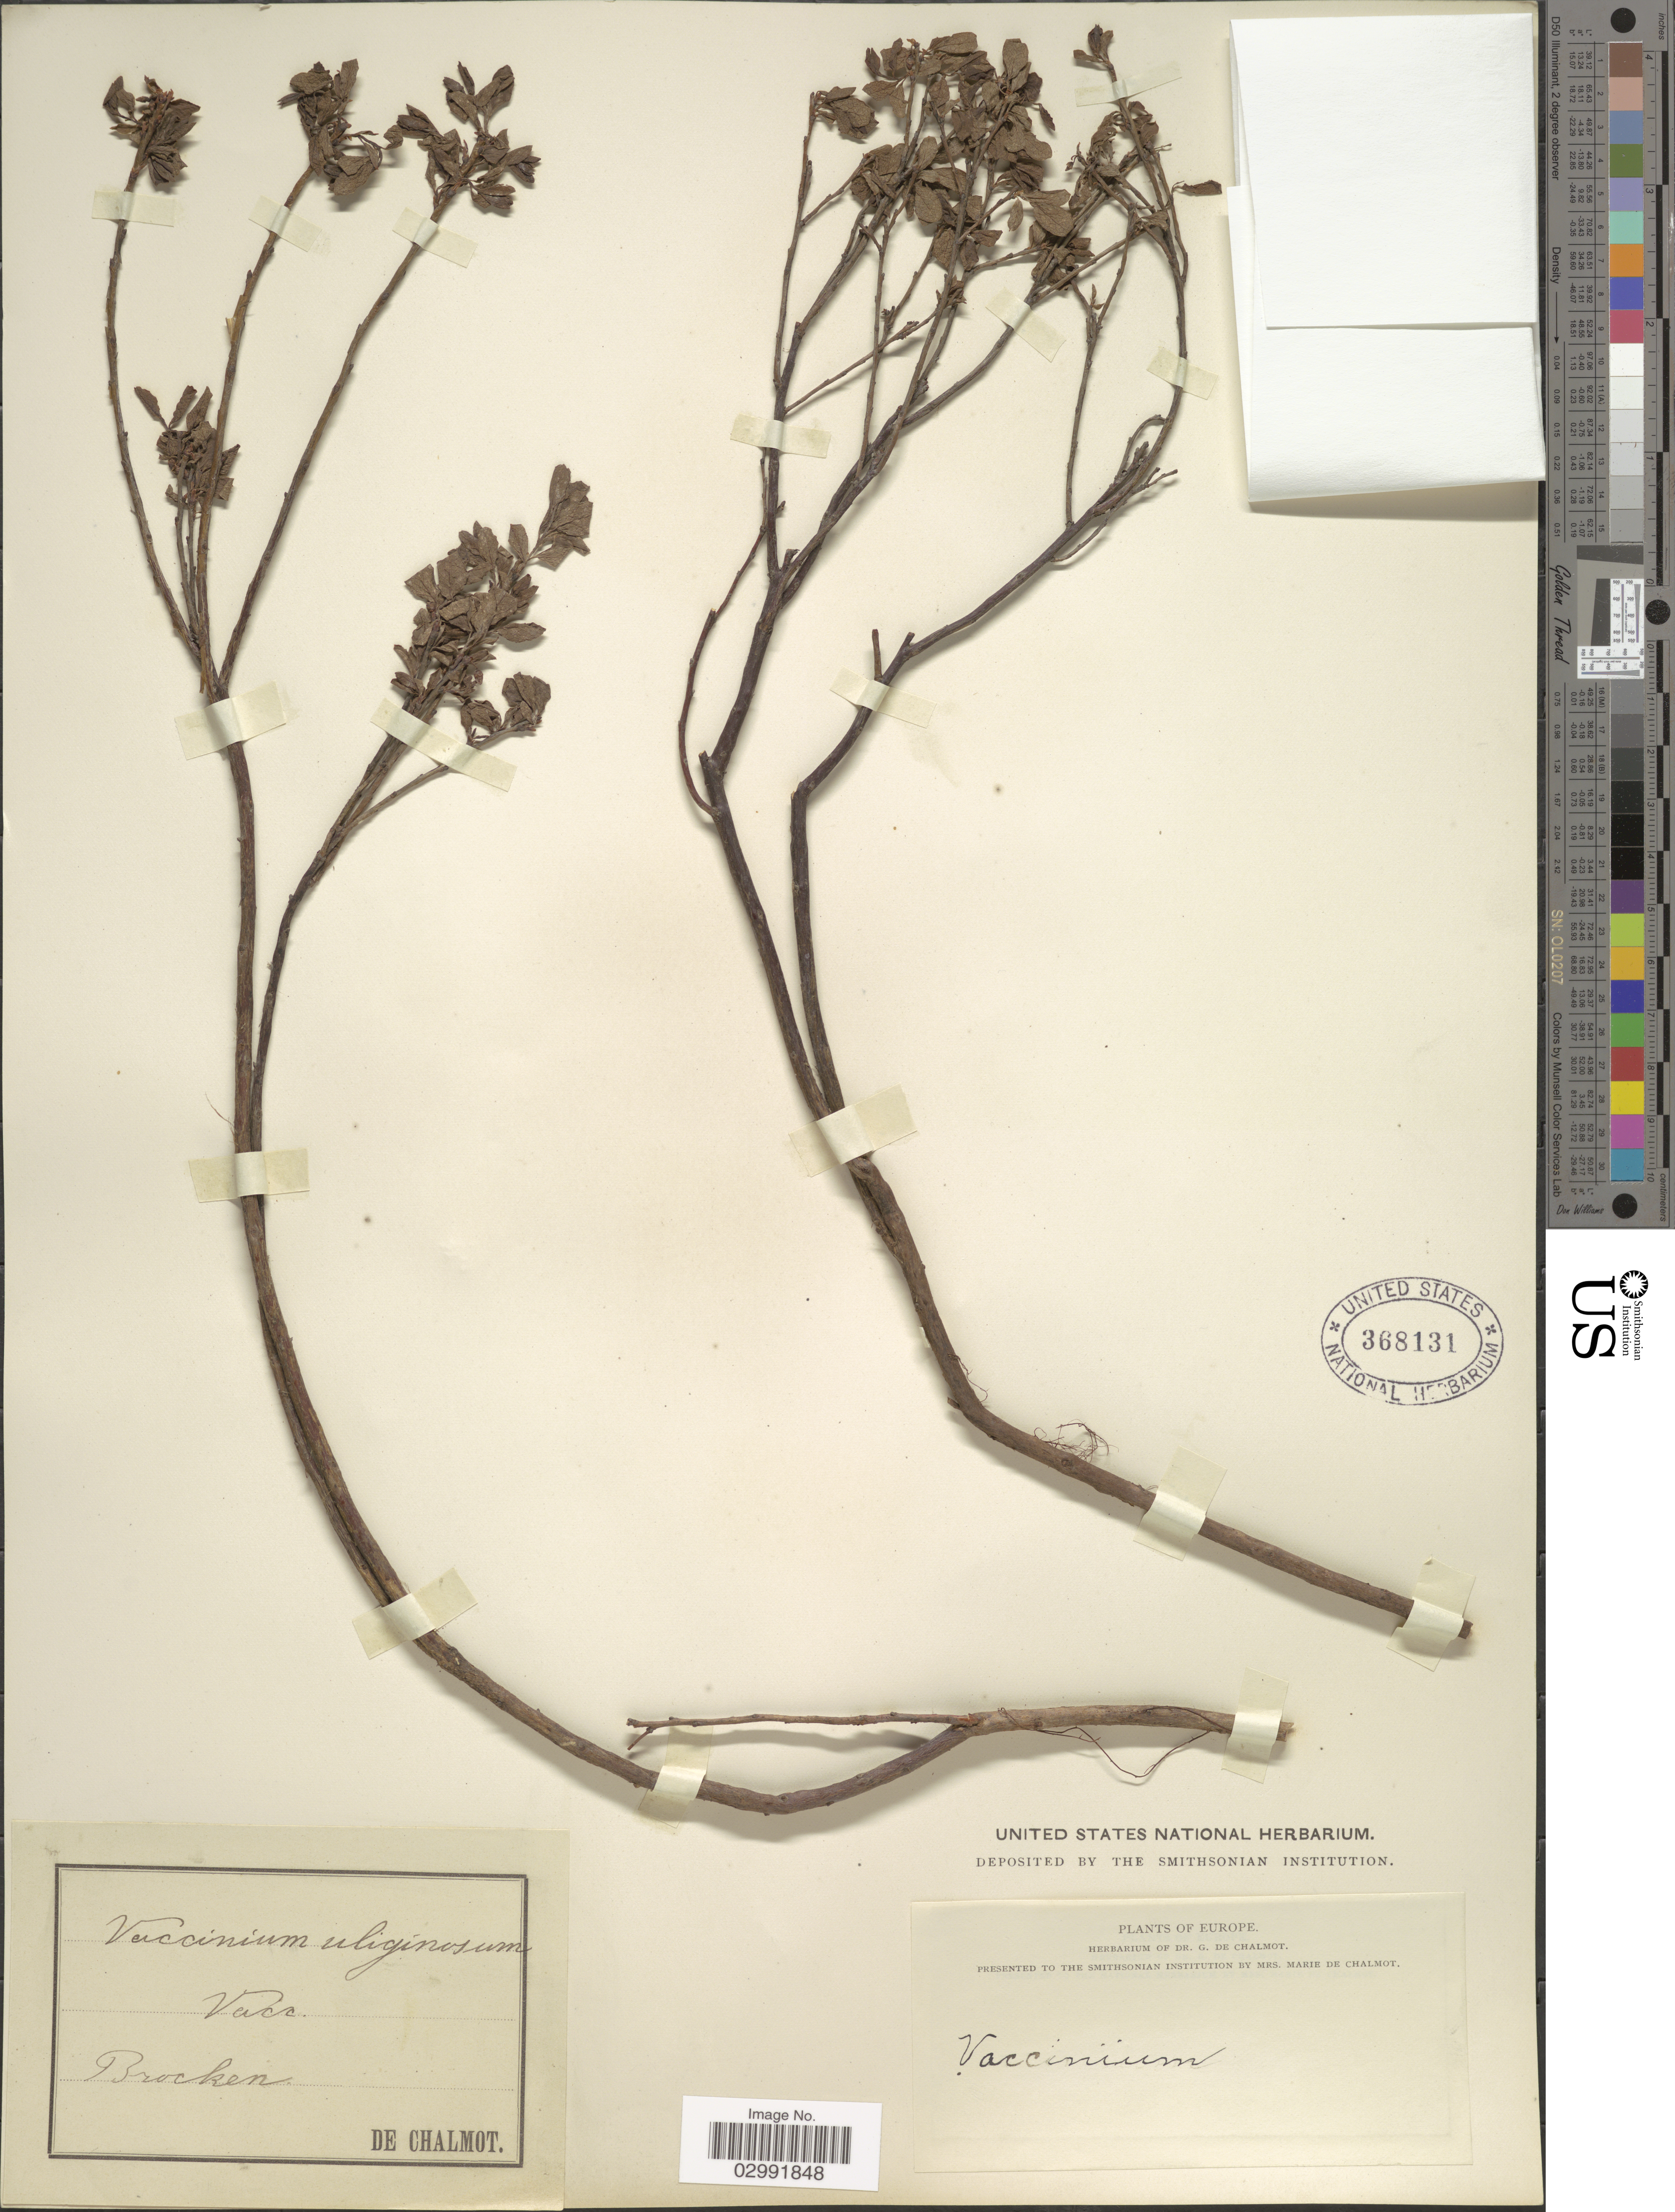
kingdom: Plantae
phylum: Tracheophyta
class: Magnoliopsida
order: Ericales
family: Ericaceae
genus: Vaccinium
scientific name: Vaccinium uliginosum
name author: L.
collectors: G. de Chalmot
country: Germany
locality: Brocken. Europe.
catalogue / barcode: US 368131